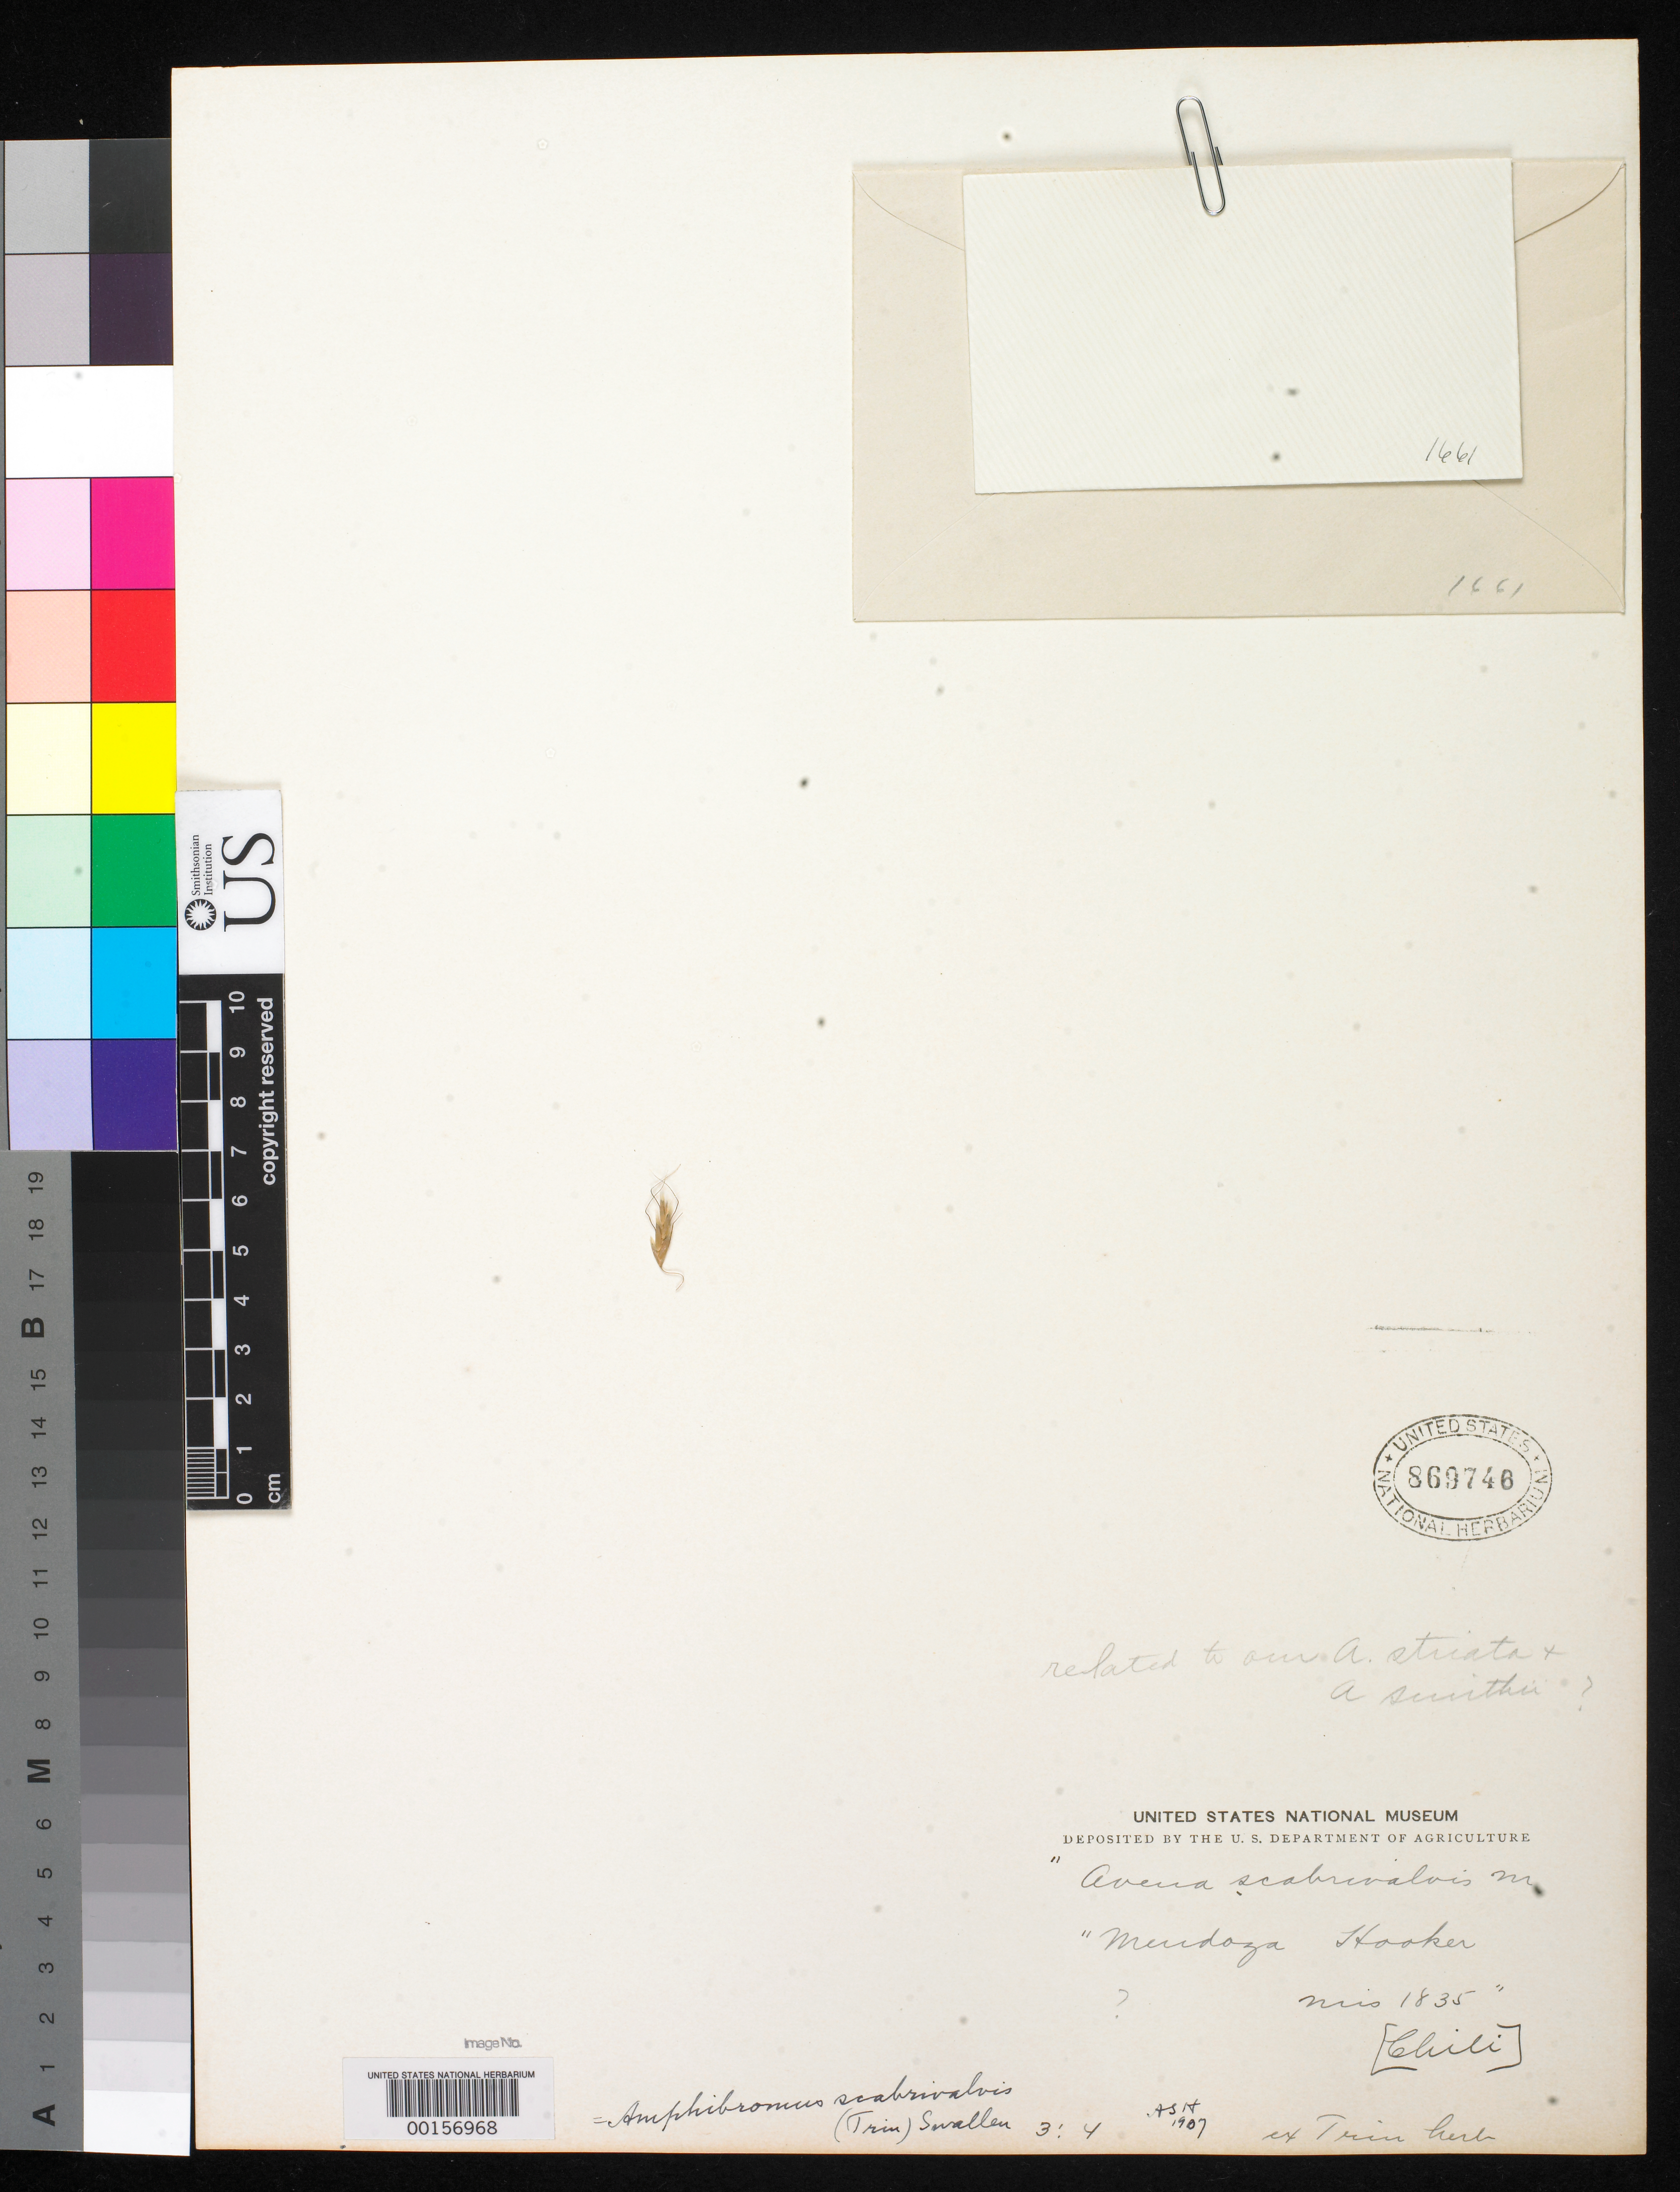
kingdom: Plantae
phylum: Tracheophyta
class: Liliopsida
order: Poales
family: Poaceae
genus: Avena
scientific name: Avena scabrivalvis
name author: Trin.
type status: Type Fragment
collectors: J. D. Hooker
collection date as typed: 1835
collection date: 1835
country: Chile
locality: Mendoza.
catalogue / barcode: US 869748